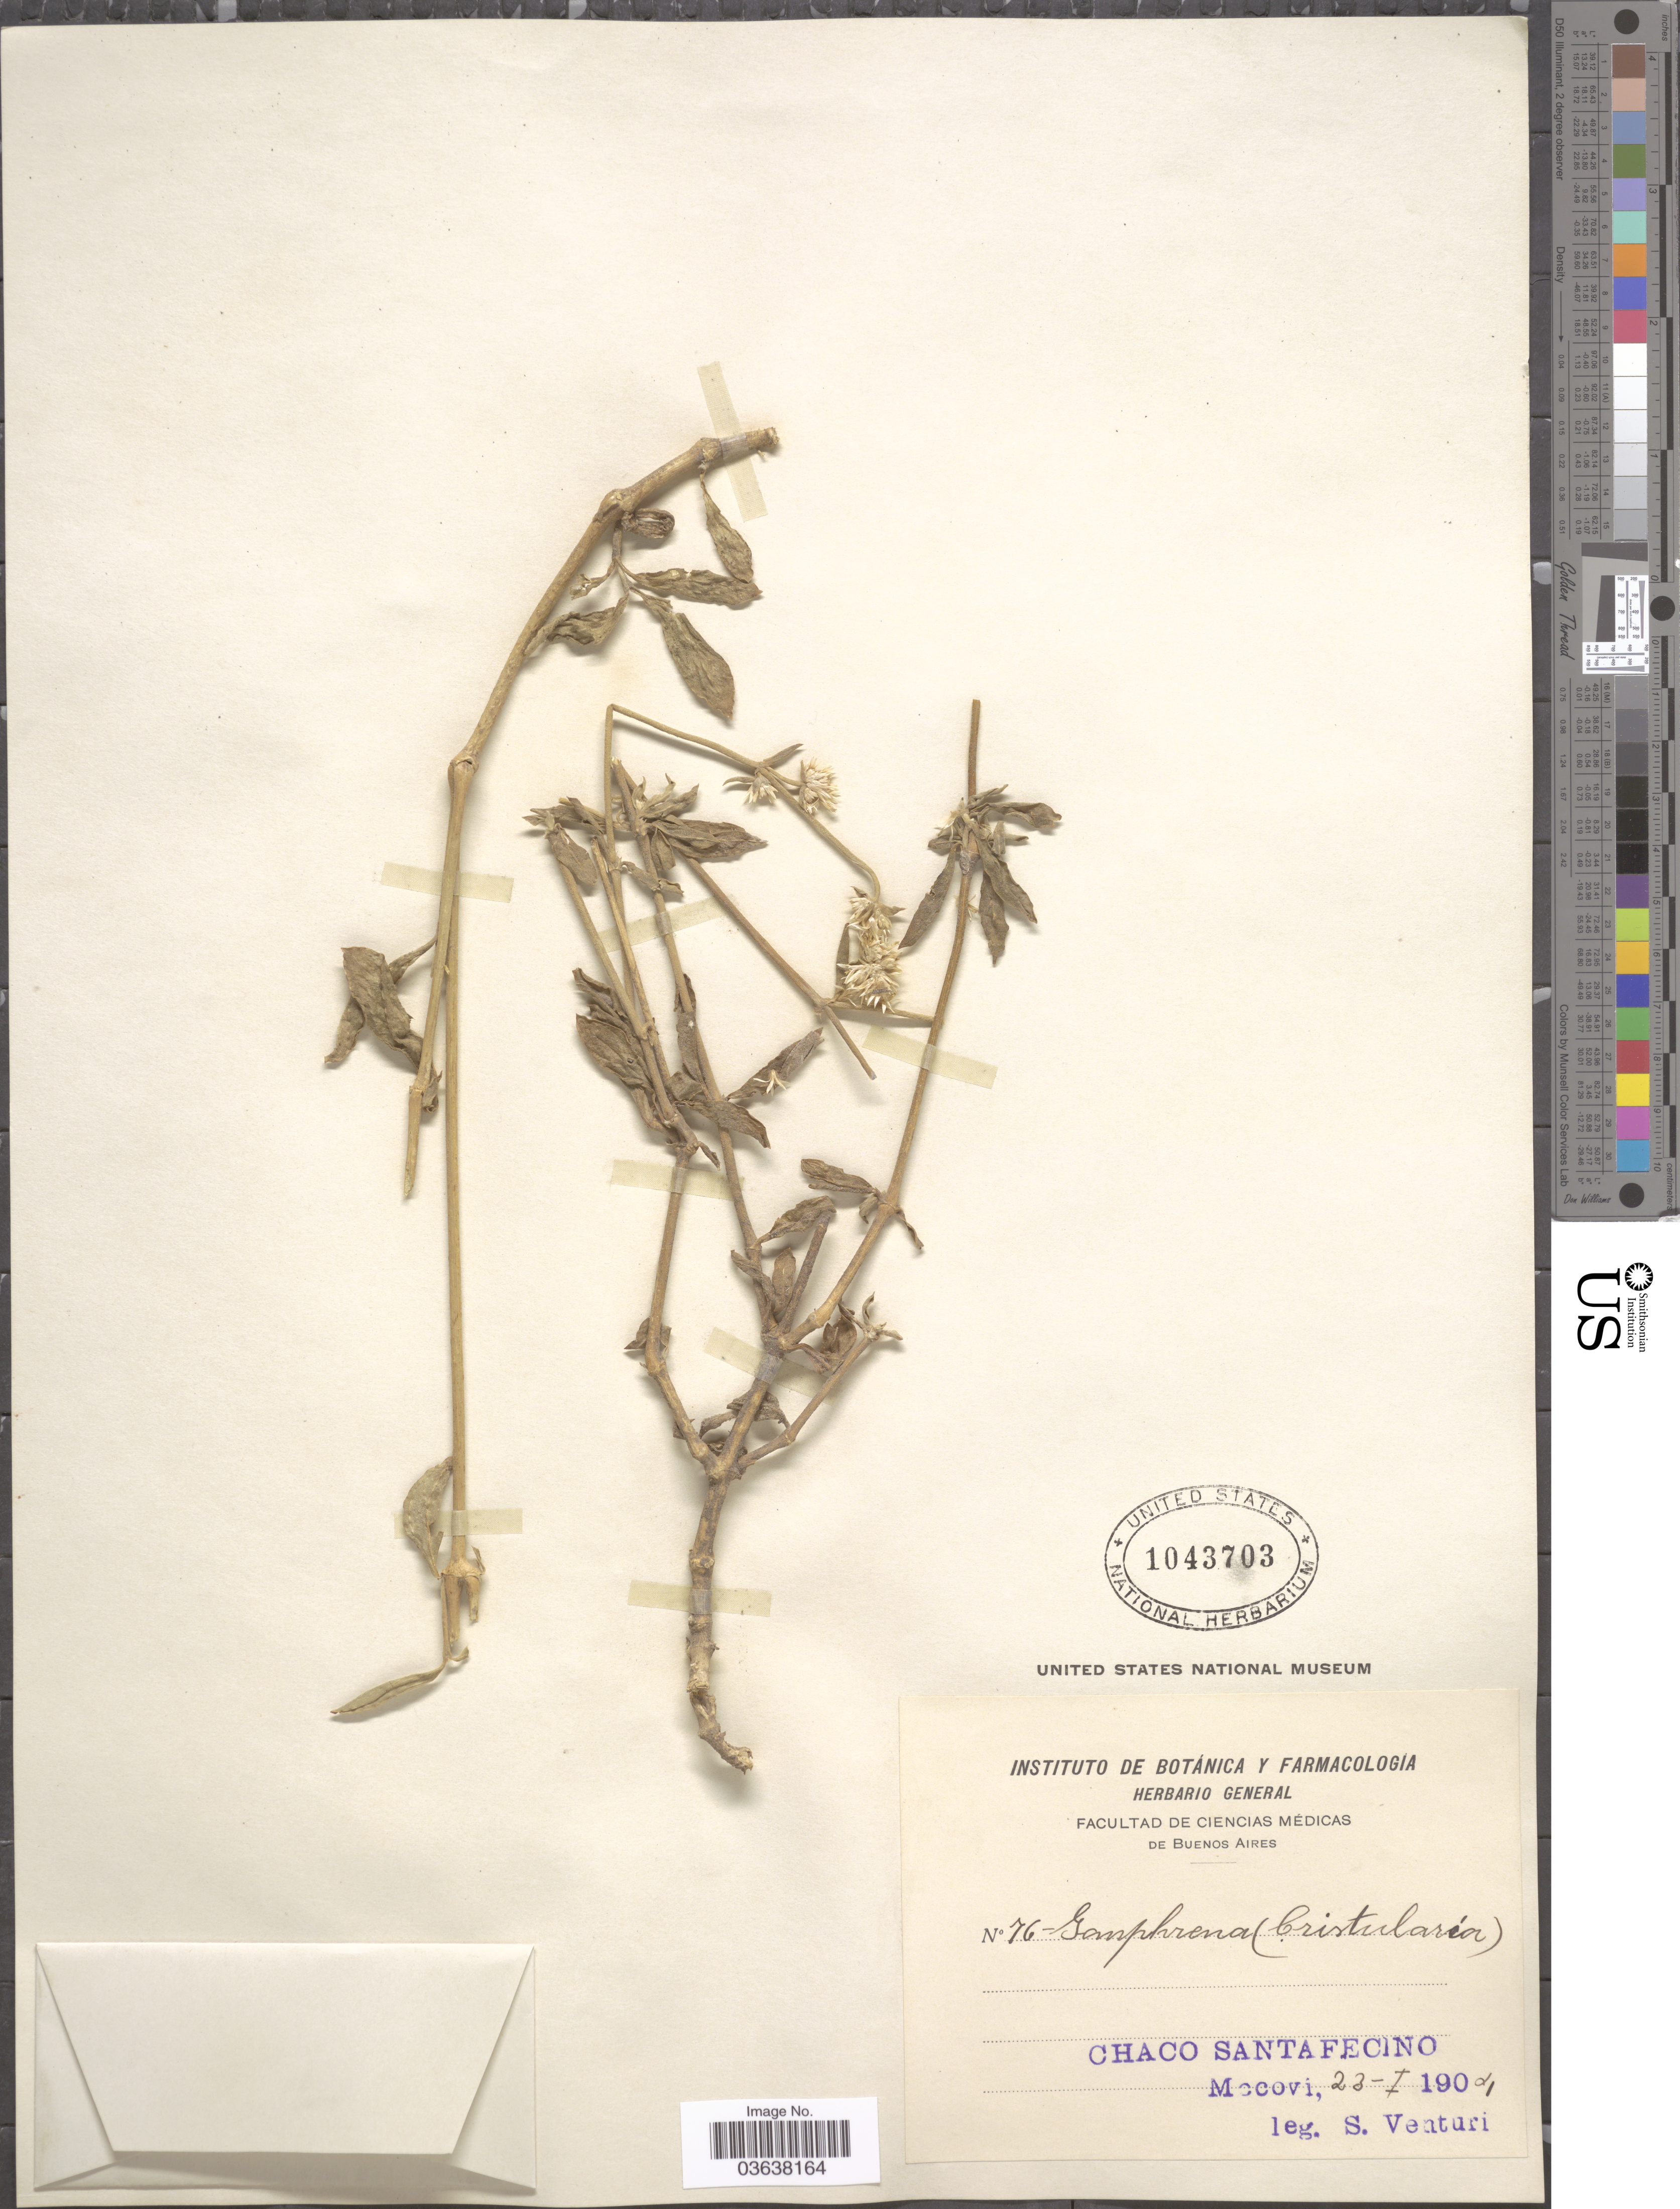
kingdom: Plantae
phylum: Tracheophyta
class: Magnoliopsida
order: Caryophyllales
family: Amaranthaceae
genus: Gomphrena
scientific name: Gomphrena pulchella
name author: Mart.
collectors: S. Venturi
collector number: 76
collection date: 1904-01-23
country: Argentina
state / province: Chaco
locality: Santa Fecino, Mocovi.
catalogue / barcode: US 1043703